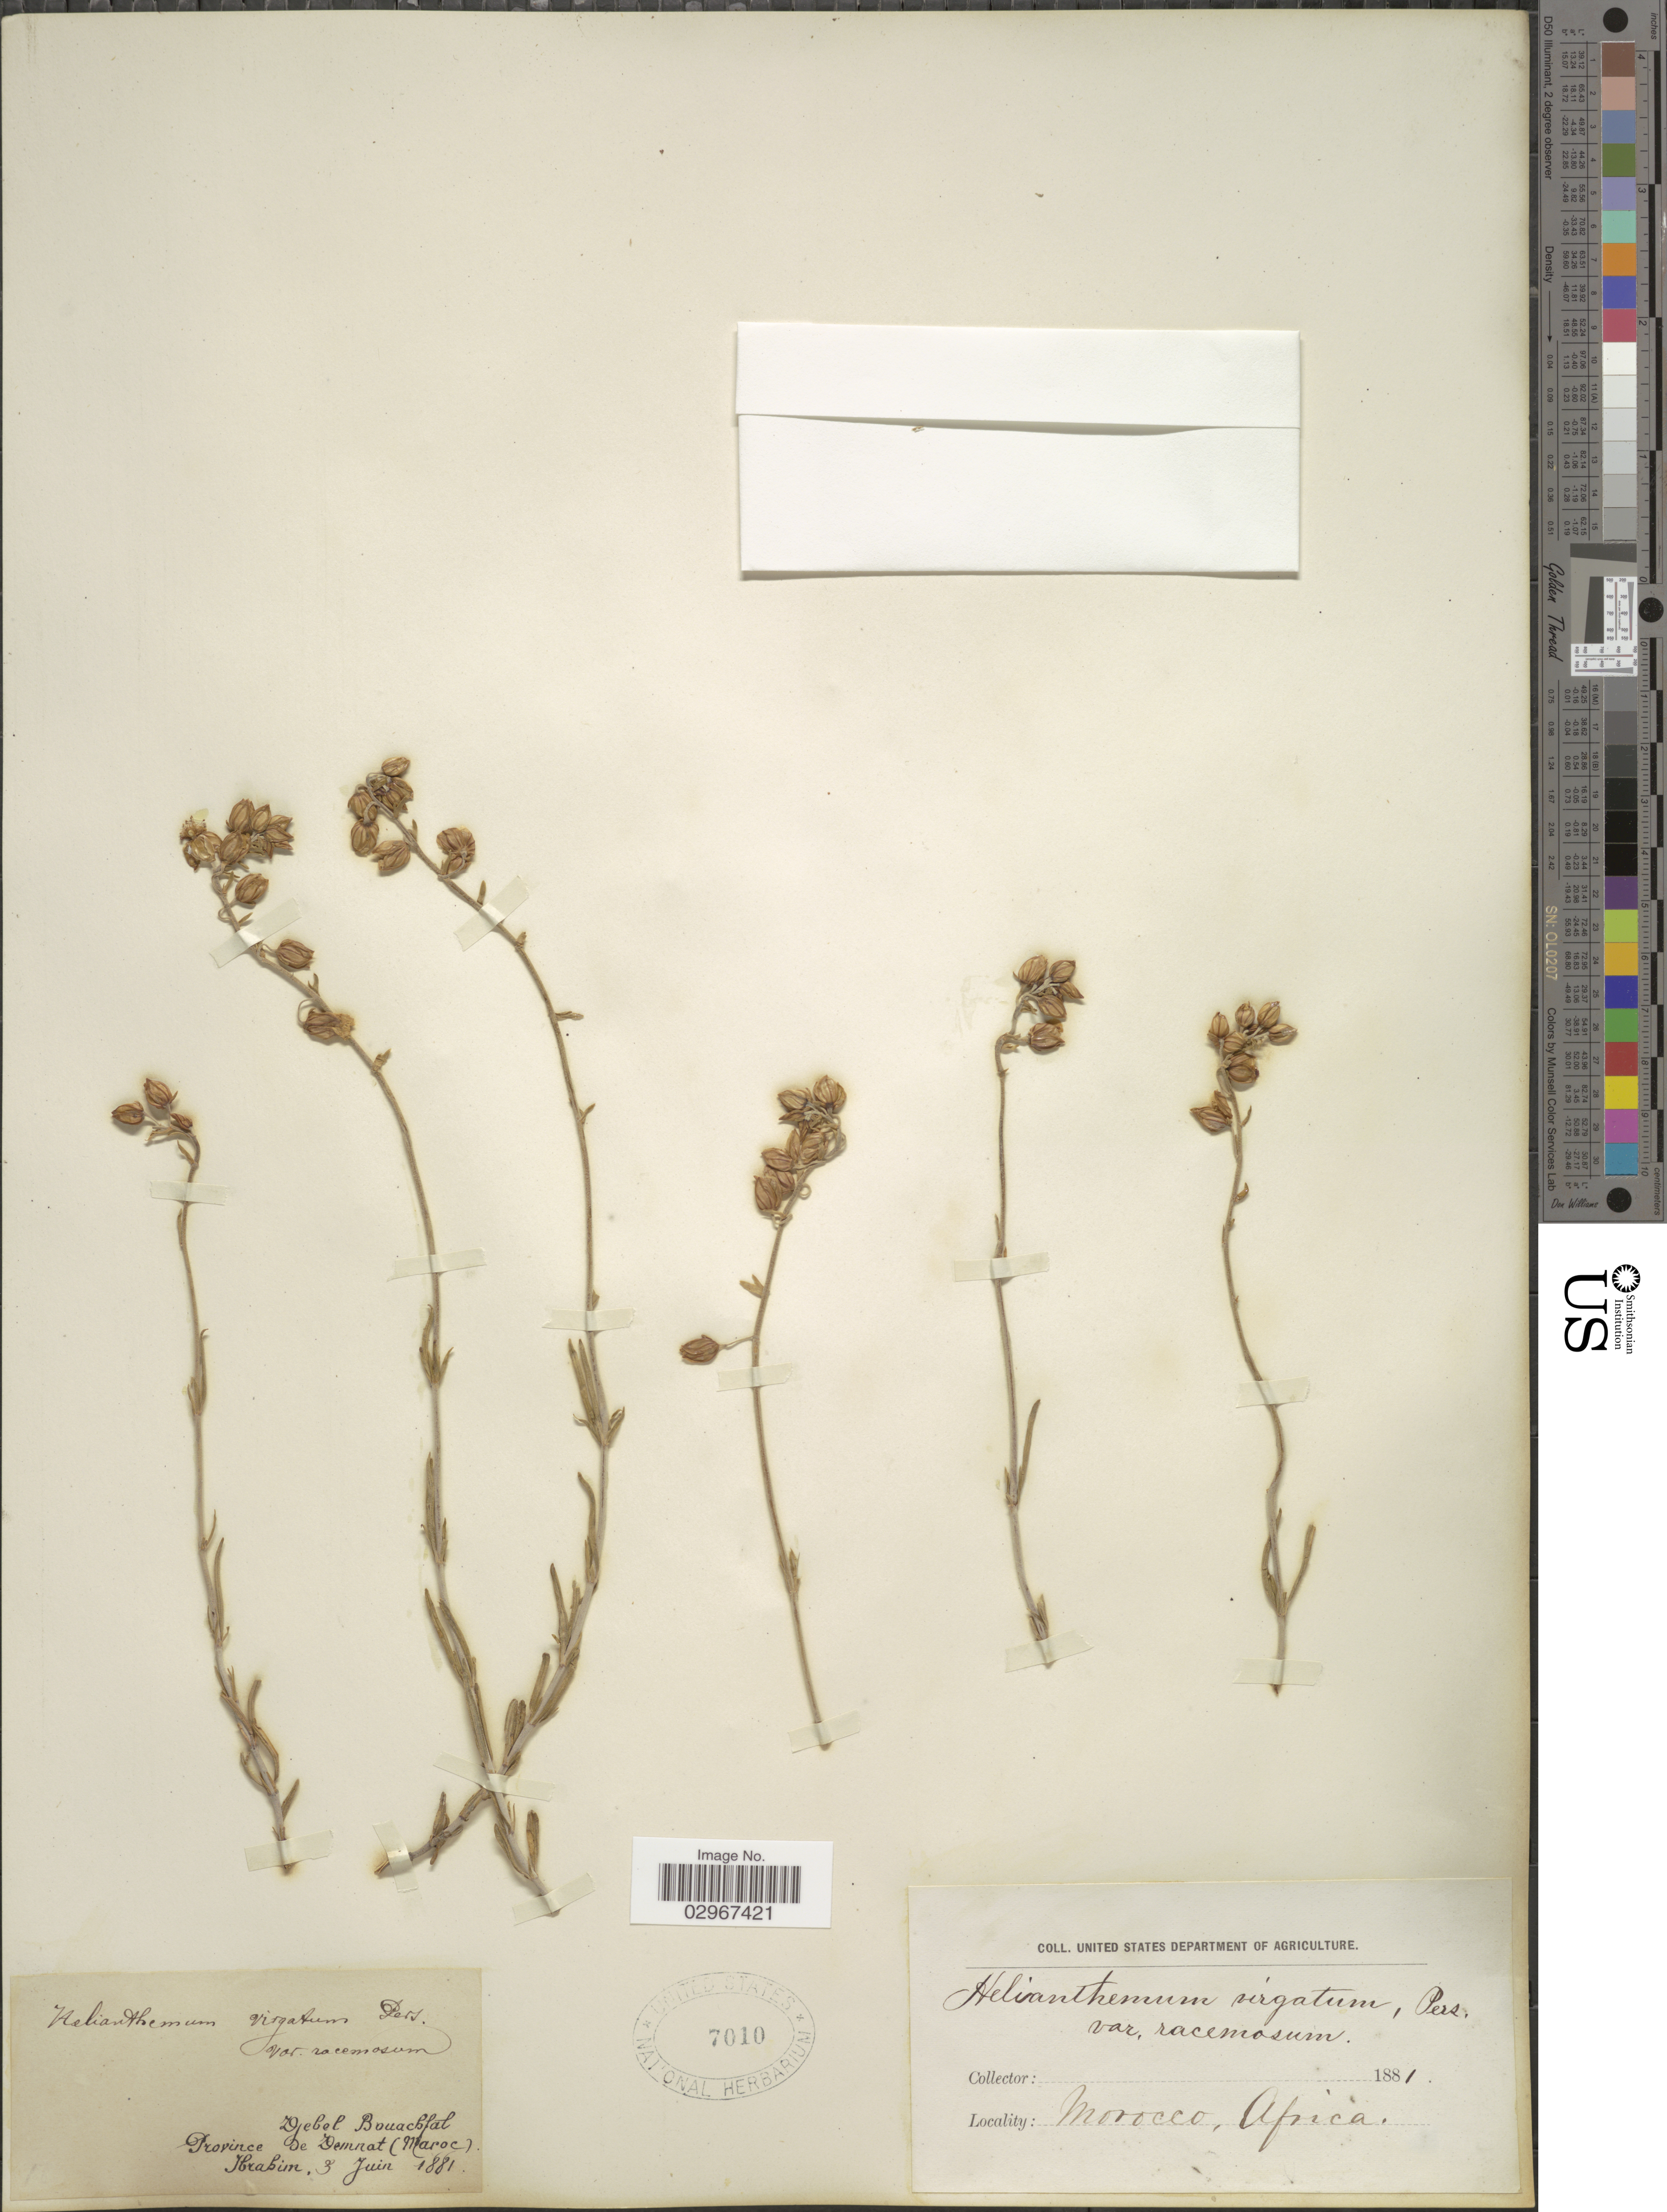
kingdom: Plantae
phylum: Tracheophyta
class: Magnoliopsida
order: Malvales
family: Cistaceae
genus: Helianthemum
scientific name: Helianthemum virgatum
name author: (Desf.) Pers.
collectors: ex herb. U. S. Department of Agriculture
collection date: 1881-06-03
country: Morocco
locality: Djebel Bouachfal. Province de Demnat (Maroc). Ibrabim.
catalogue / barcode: US 7010